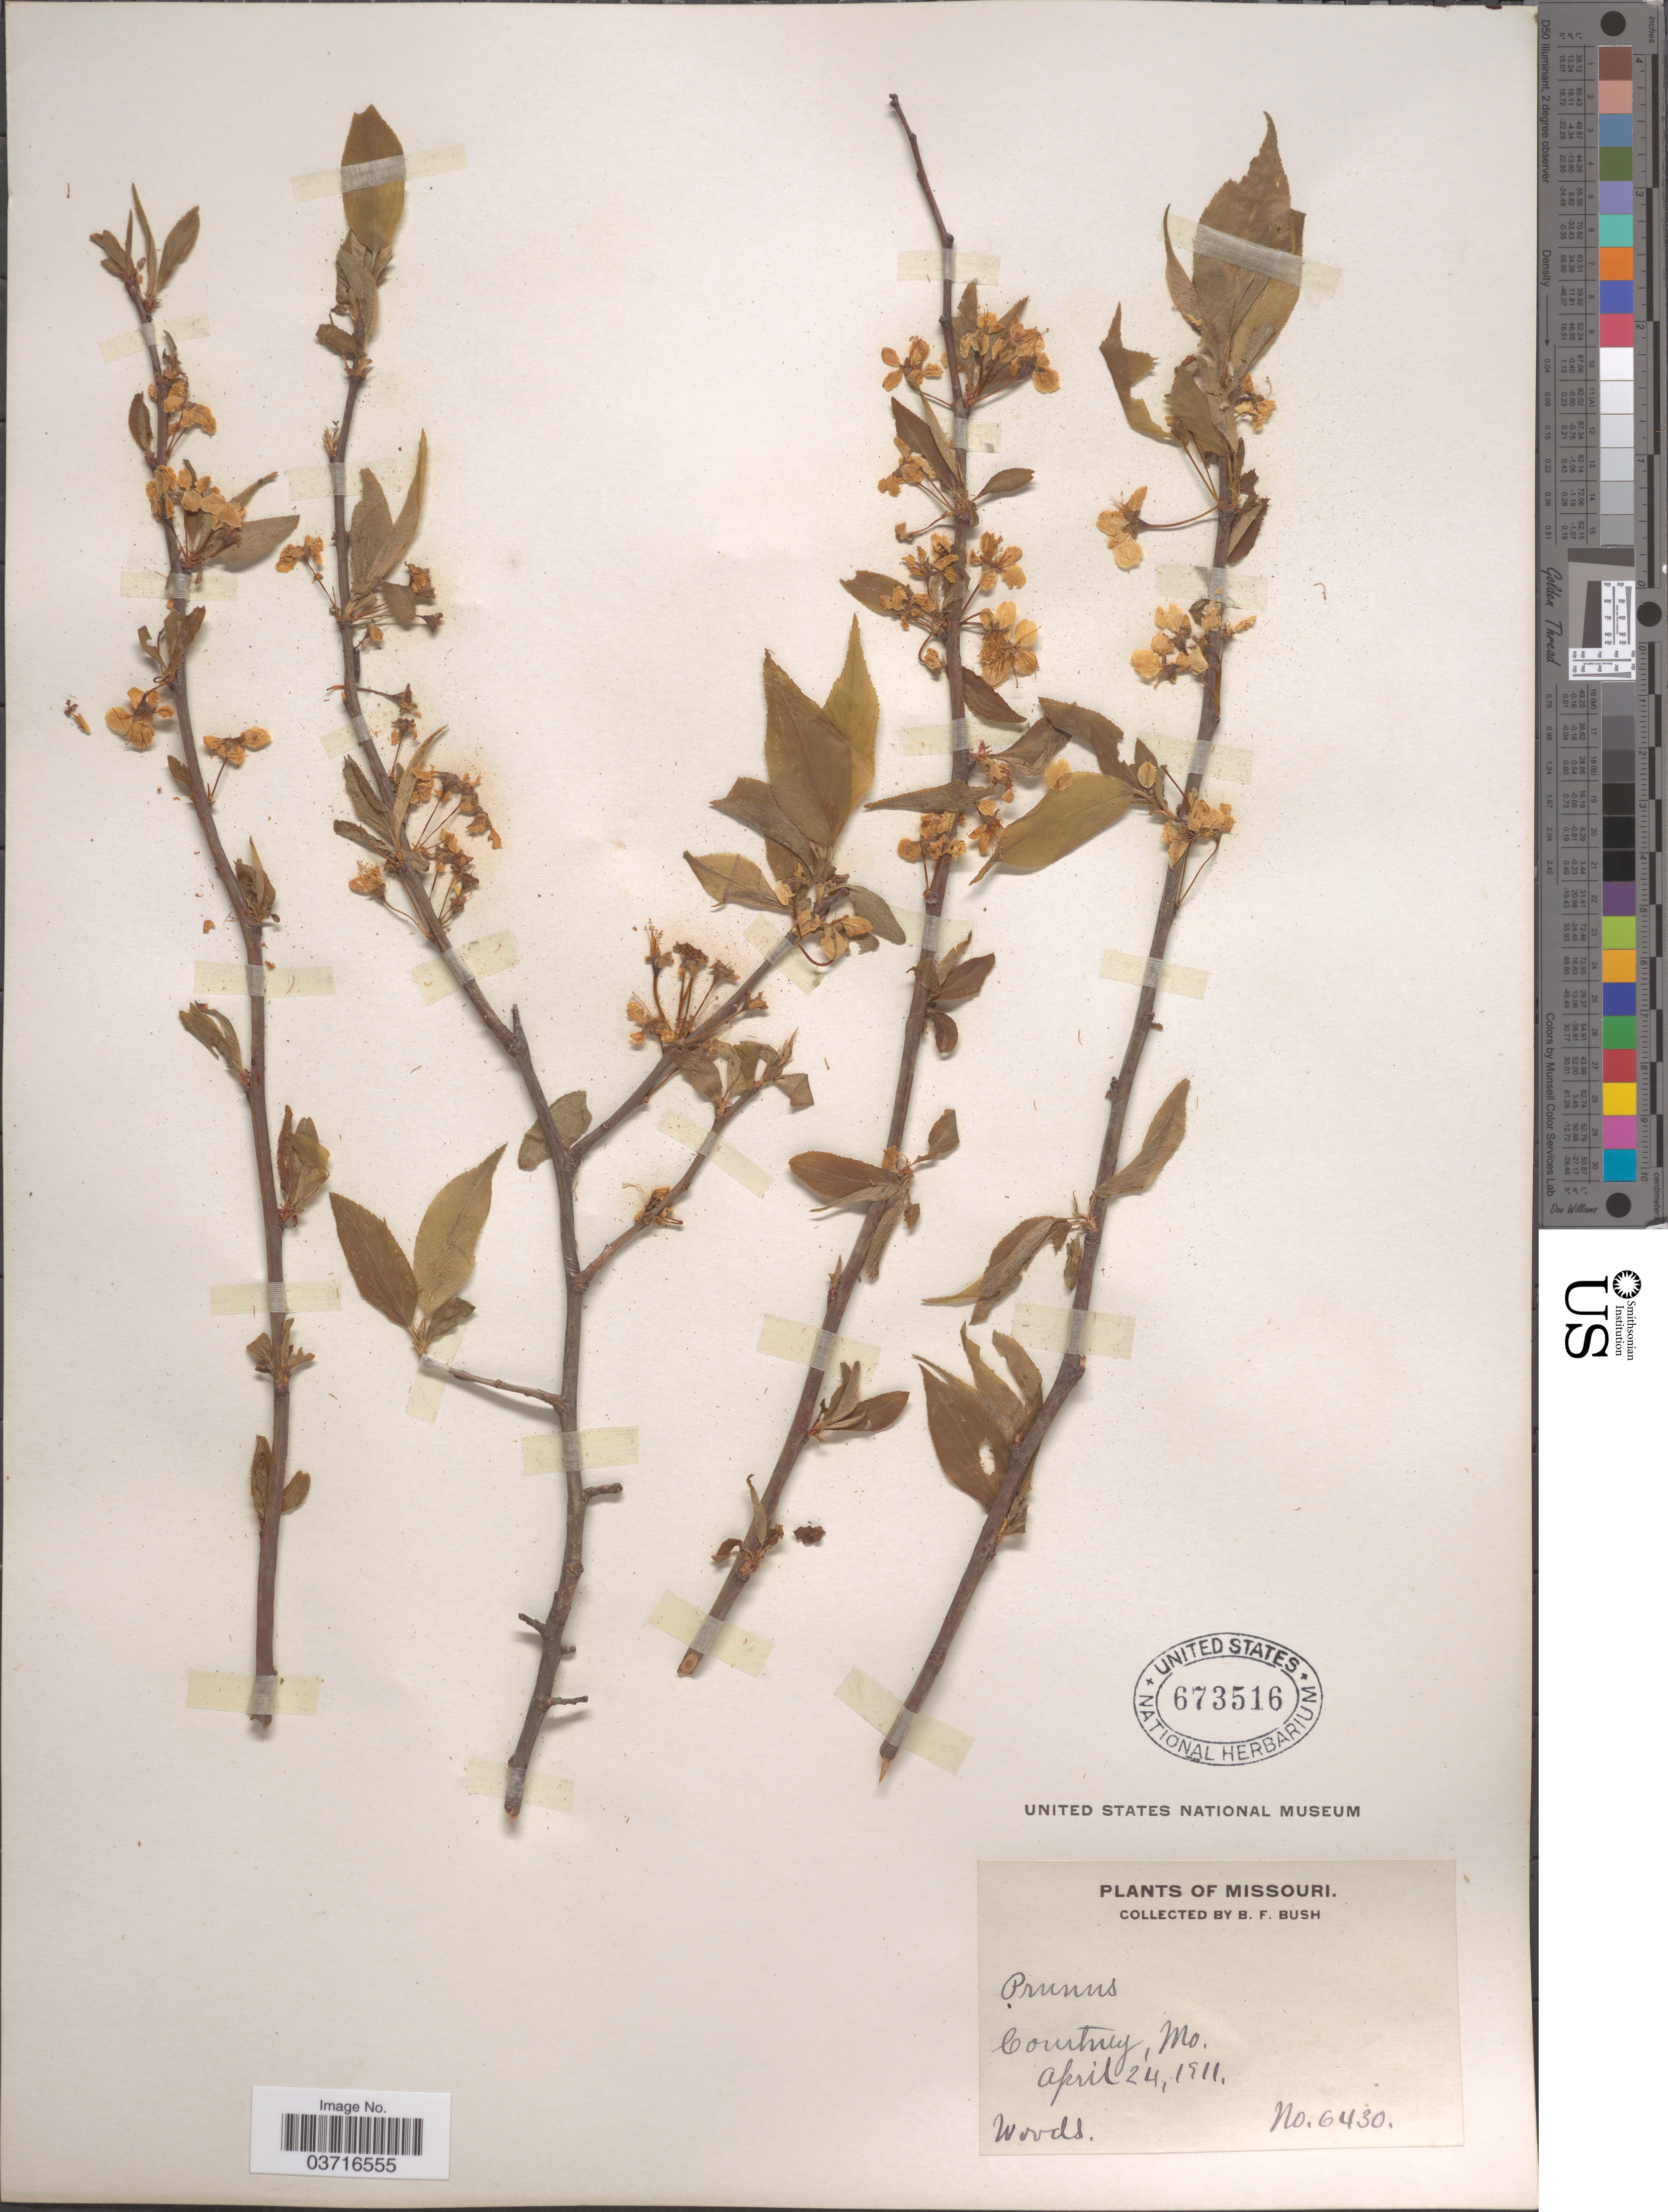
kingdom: Plantae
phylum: Tracheophyta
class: Magnoliopsida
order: Rosales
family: Rosaceae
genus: Prunus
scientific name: Prunus sp.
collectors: B. F. Bush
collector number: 6430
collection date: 1911-04-24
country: United States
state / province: Missouri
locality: Courtney.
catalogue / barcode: US 673516